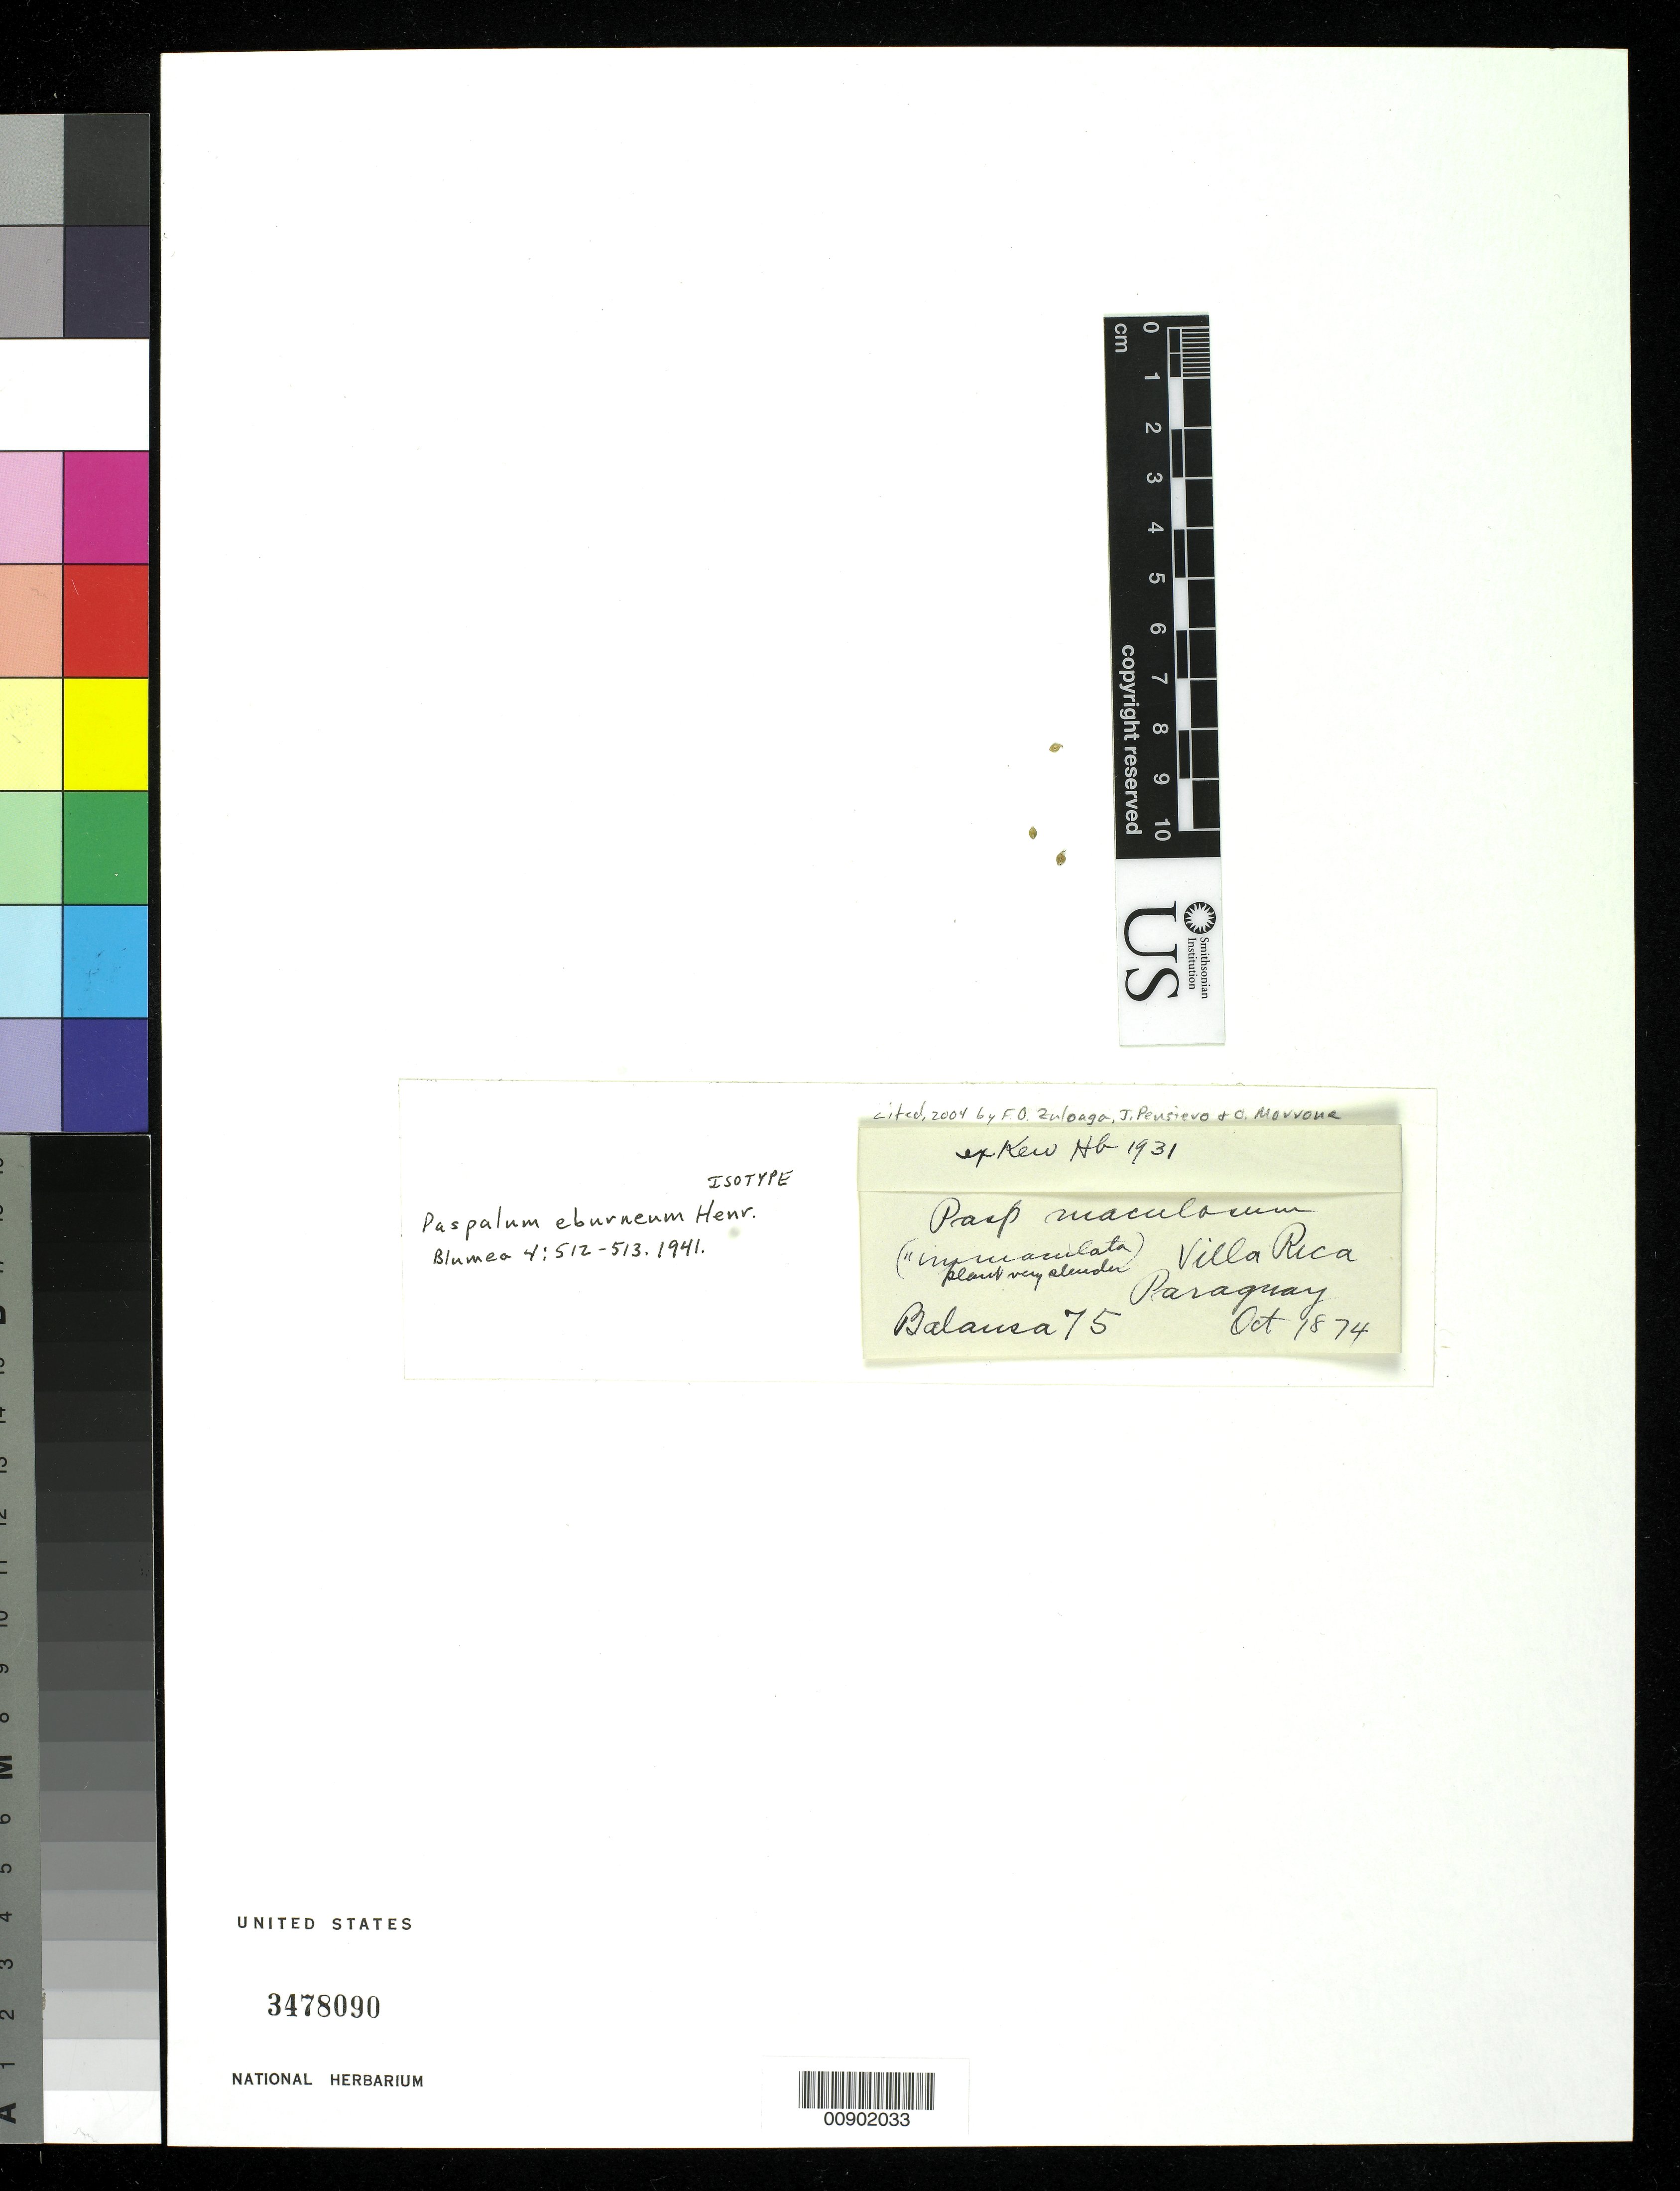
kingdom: Plantae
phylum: Tracheophyta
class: Liliopsida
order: Poales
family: Poaceae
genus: Paspalum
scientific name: Paspalum eburneum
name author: Henr.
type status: Isotype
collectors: B. Balansa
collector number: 75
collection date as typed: Oct 1874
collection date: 1874-10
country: Paraguay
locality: Villa Rica.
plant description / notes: Fragment of specimen ex herb. Kew.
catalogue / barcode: US 3478090